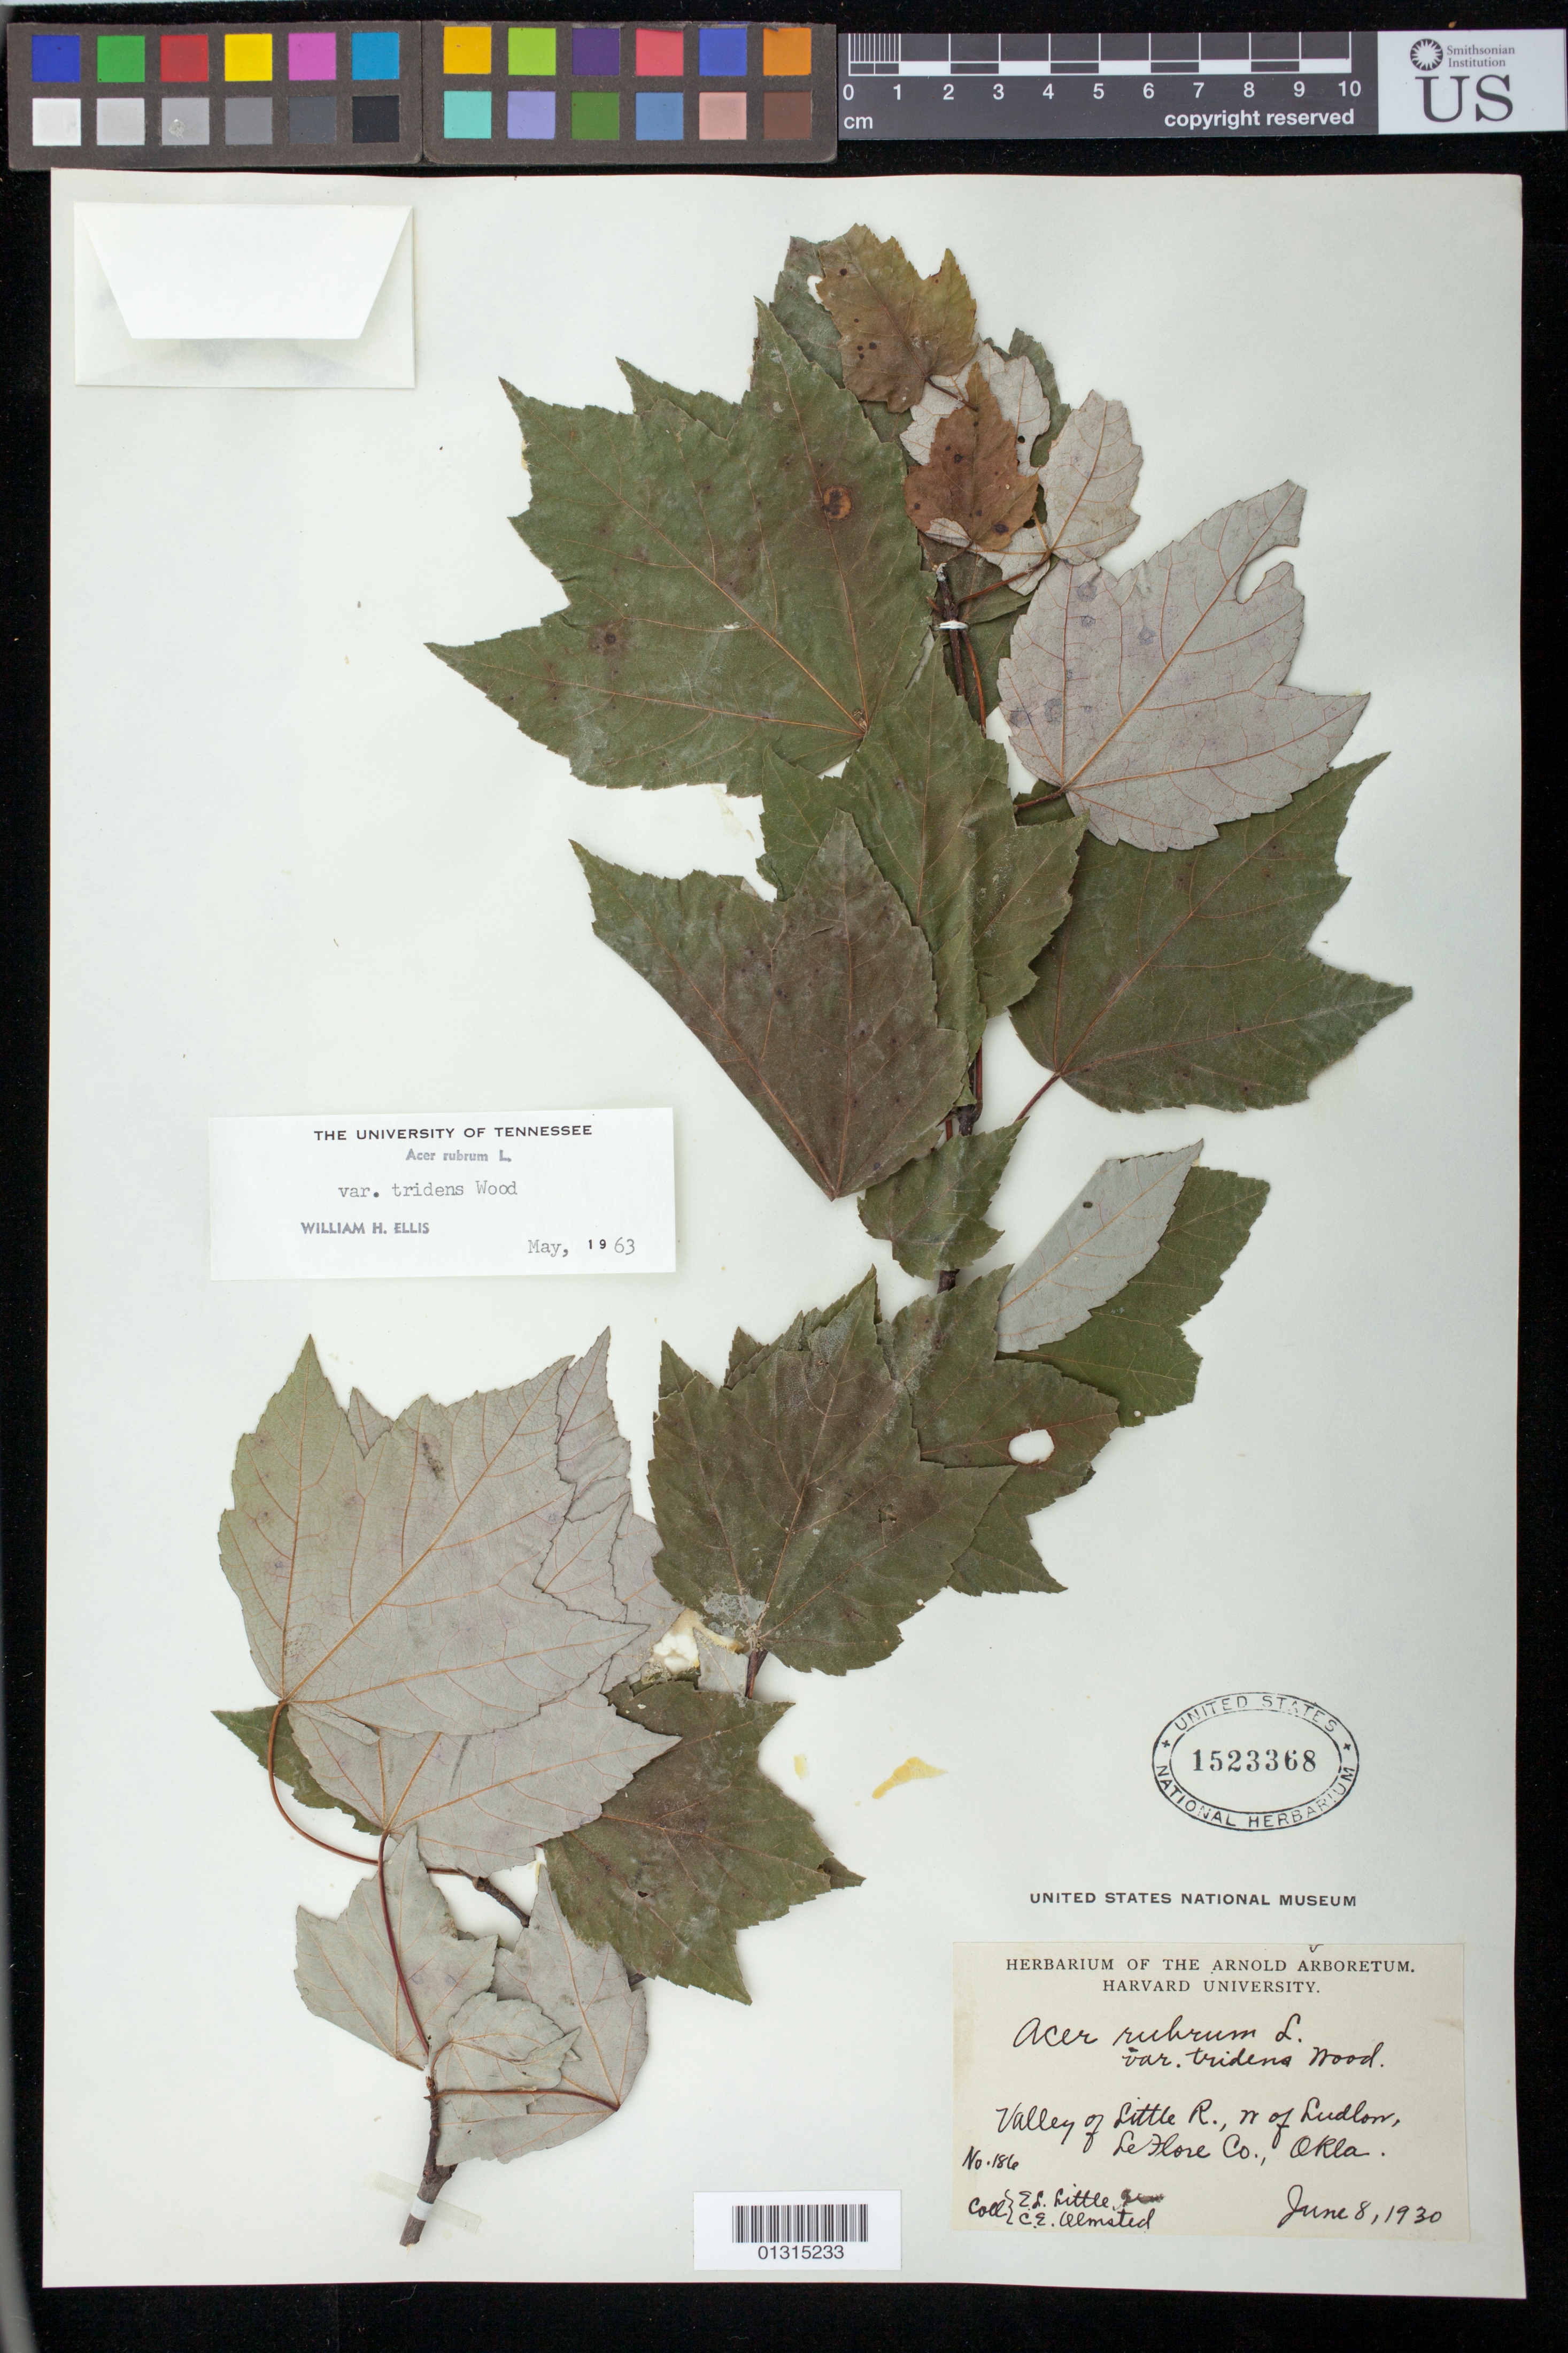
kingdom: Plantae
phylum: Tracheophyta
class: Magnoliopsida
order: Sapindales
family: Sapindaceae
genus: Acer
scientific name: Acer rubrum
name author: L.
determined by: Ellis, W. H.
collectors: E. L. Little & C. Olmsted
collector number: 186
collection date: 1930-06-08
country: United States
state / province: Oklahoma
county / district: Le Flore County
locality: Le Flore County, W of Ludlow, valley of Little River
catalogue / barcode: US 1523368